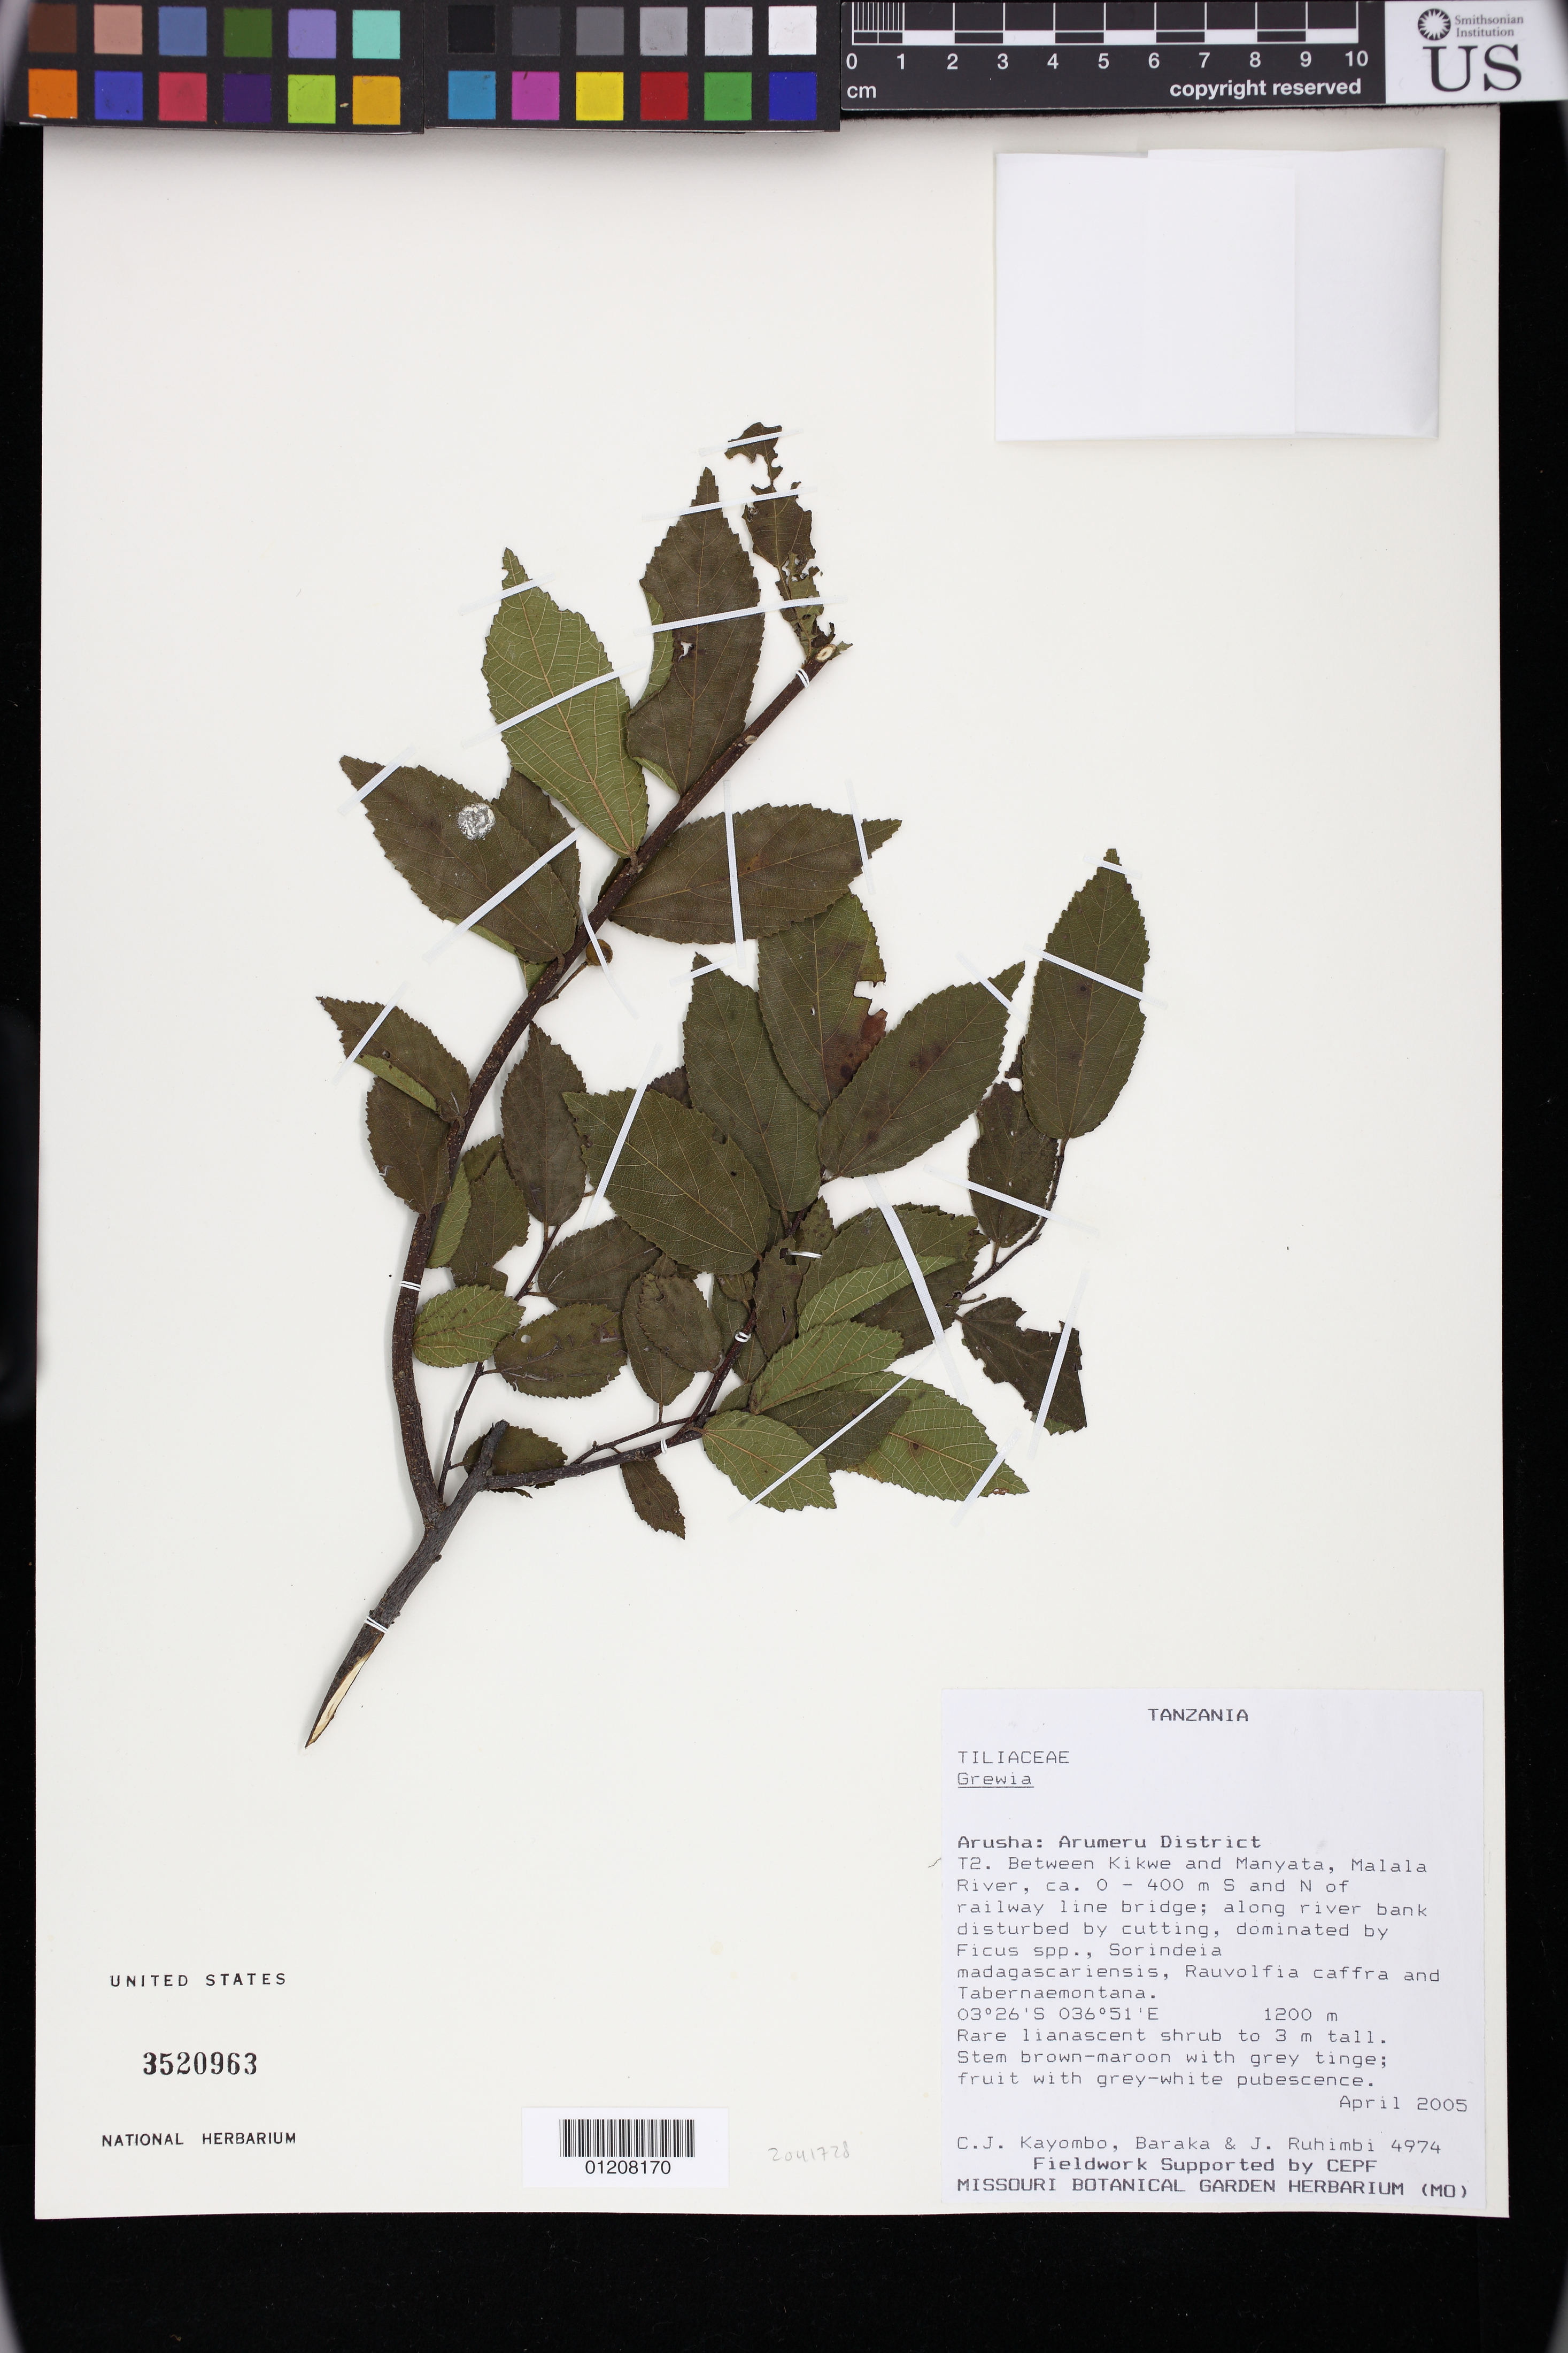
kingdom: Plantae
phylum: Tracheophyta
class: Magnoliopsida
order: Malvales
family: Malvaceae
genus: Grewia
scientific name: Grewia sp.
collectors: C. Kayombo, Baraka, -- & J. Ruhimbi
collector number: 4974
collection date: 2005-04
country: Tanzania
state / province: Arusha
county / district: Arumeru District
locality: T2. Between Kikwe and Manyata, Malala River, ca. 0 - 400 m S and N of railway line bridge; along river bank disturbed by cutting, dominated by Ficus spp., Sorindeia madagascariensis, Rauvolfia caffra and Tabernaemontana.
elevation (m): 1200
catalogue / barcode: US 3520963